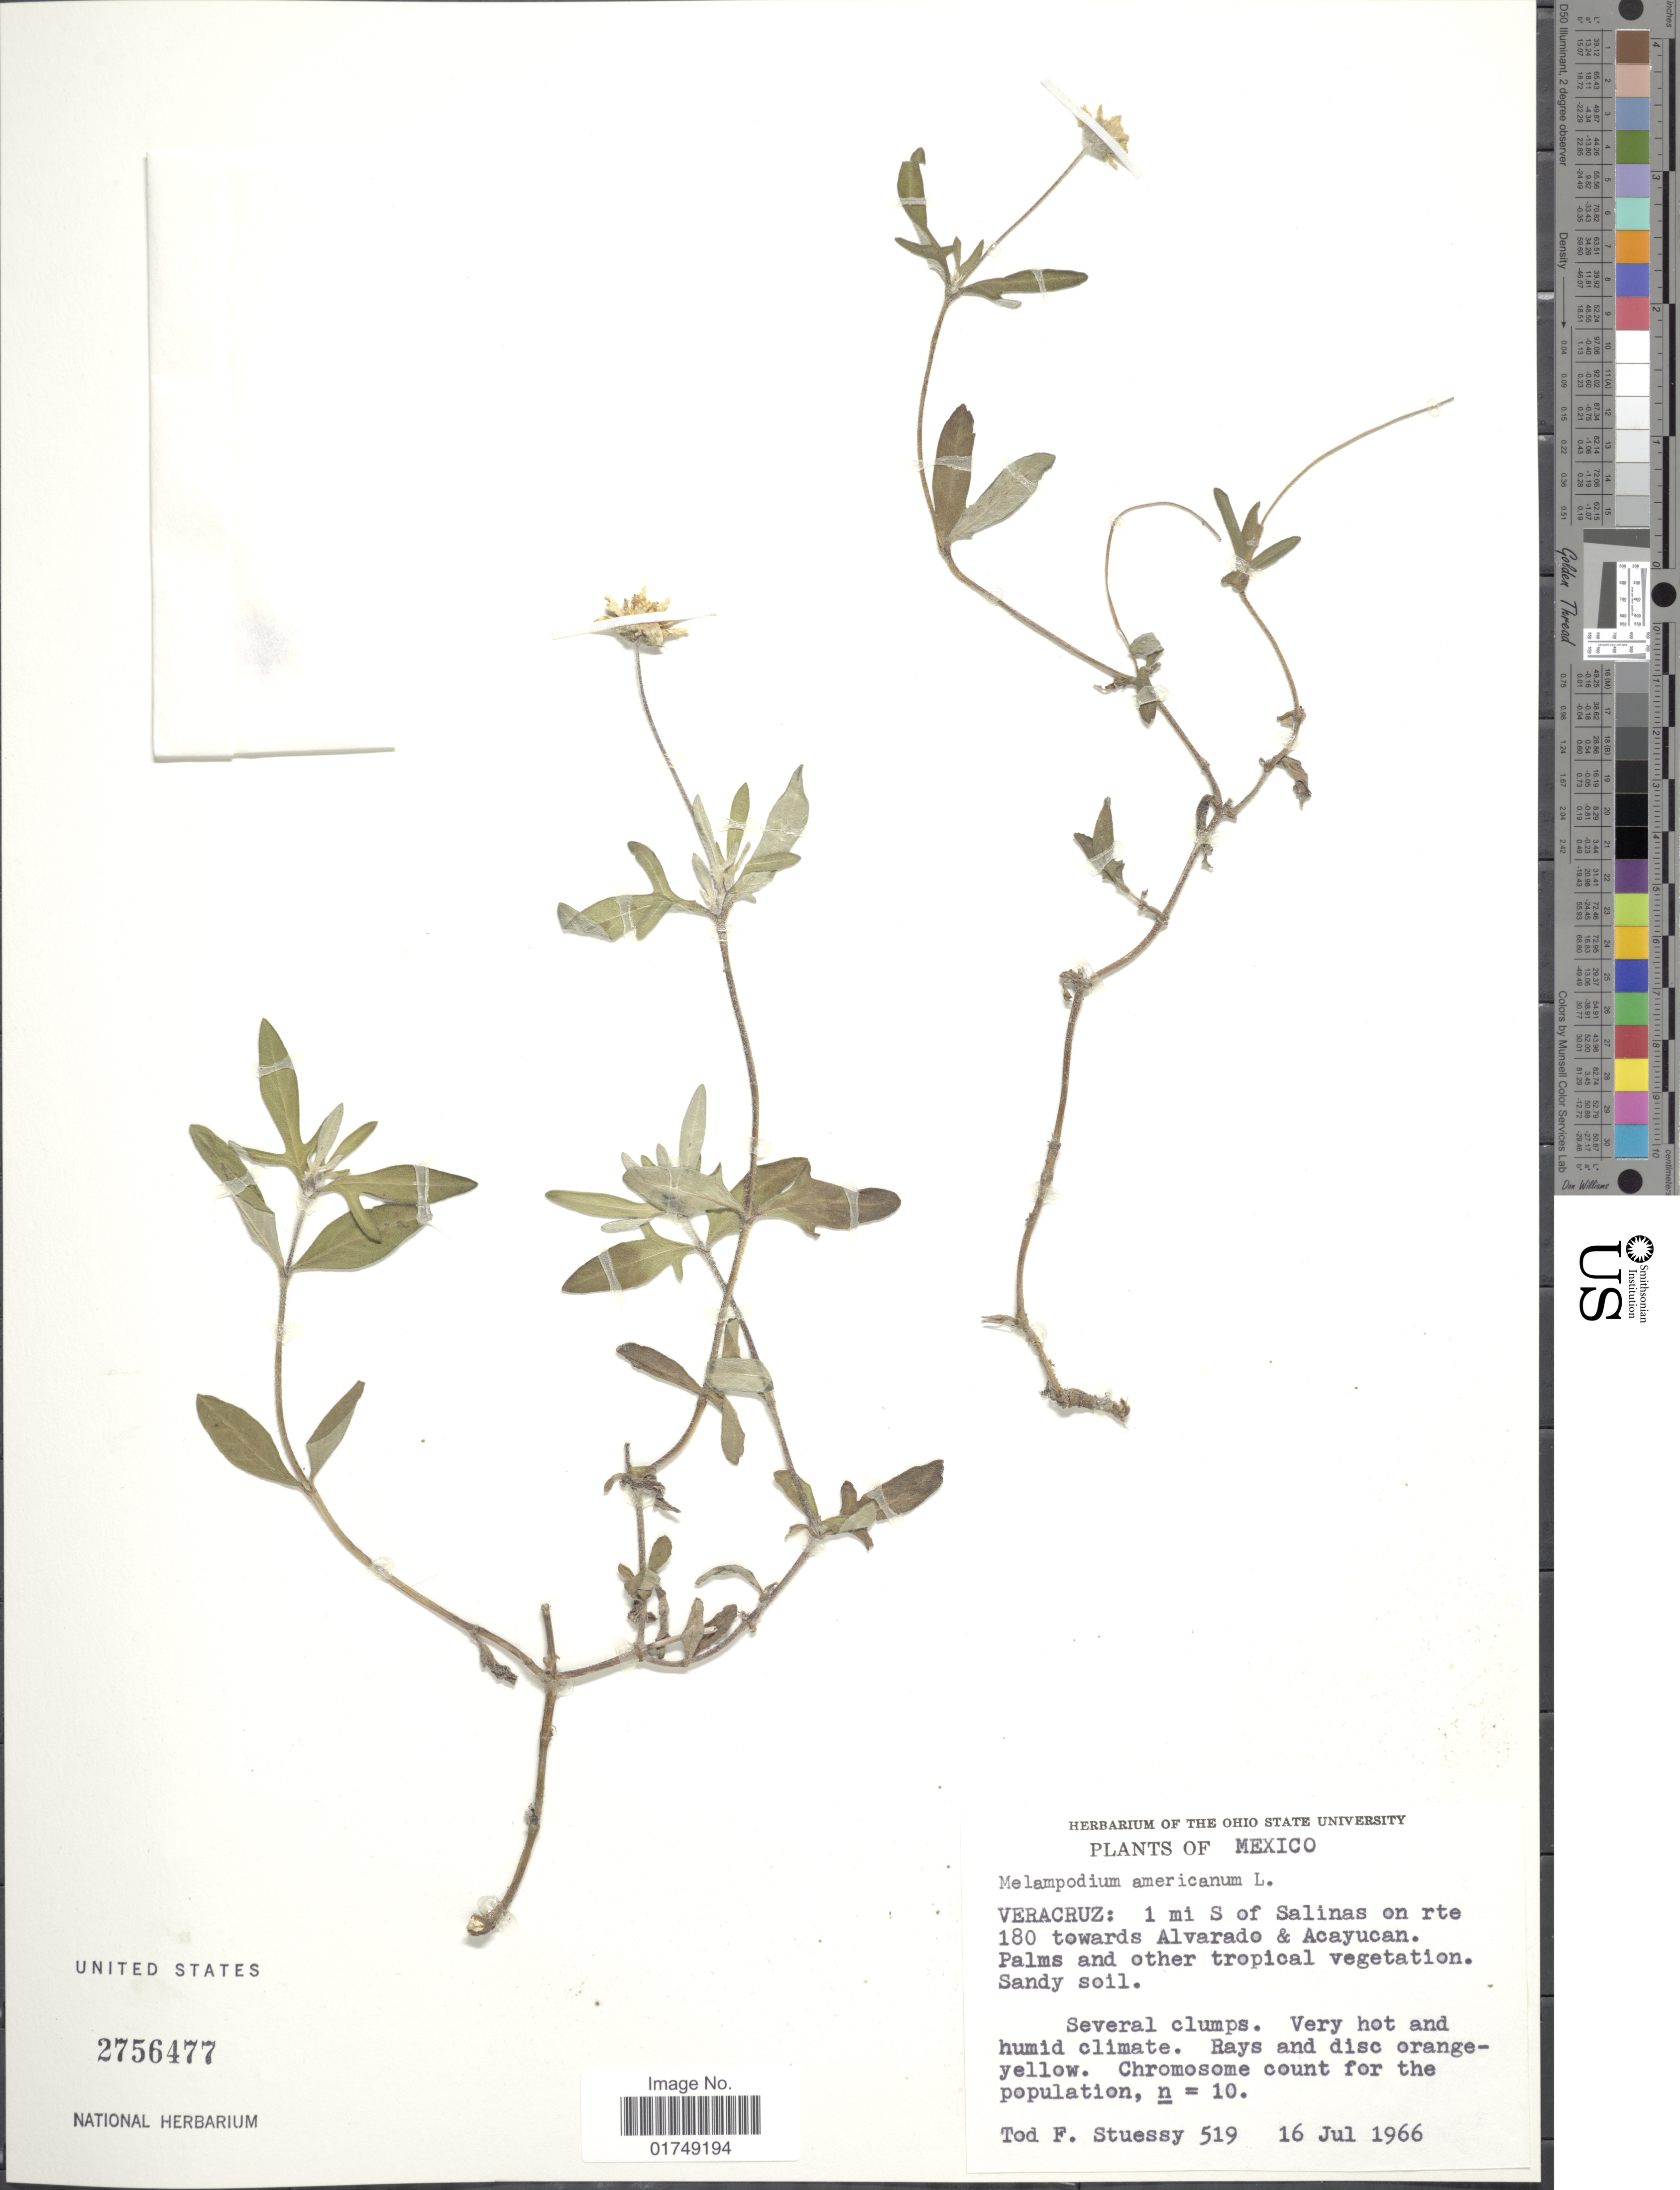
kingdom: Plantae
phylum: Tracheophyta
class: Magnoliopsida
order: Asterales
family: Asteraceae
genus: Melampodium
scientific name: Melampodium americanum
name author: L.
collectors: T. Stuessy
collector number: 519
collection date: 1966-07-16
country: Mexico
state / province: Veracruz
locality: Veracruz, 1 mi S of Salinas on rte 180 towards Alvarado & Acayucan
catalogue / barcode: US 2756477